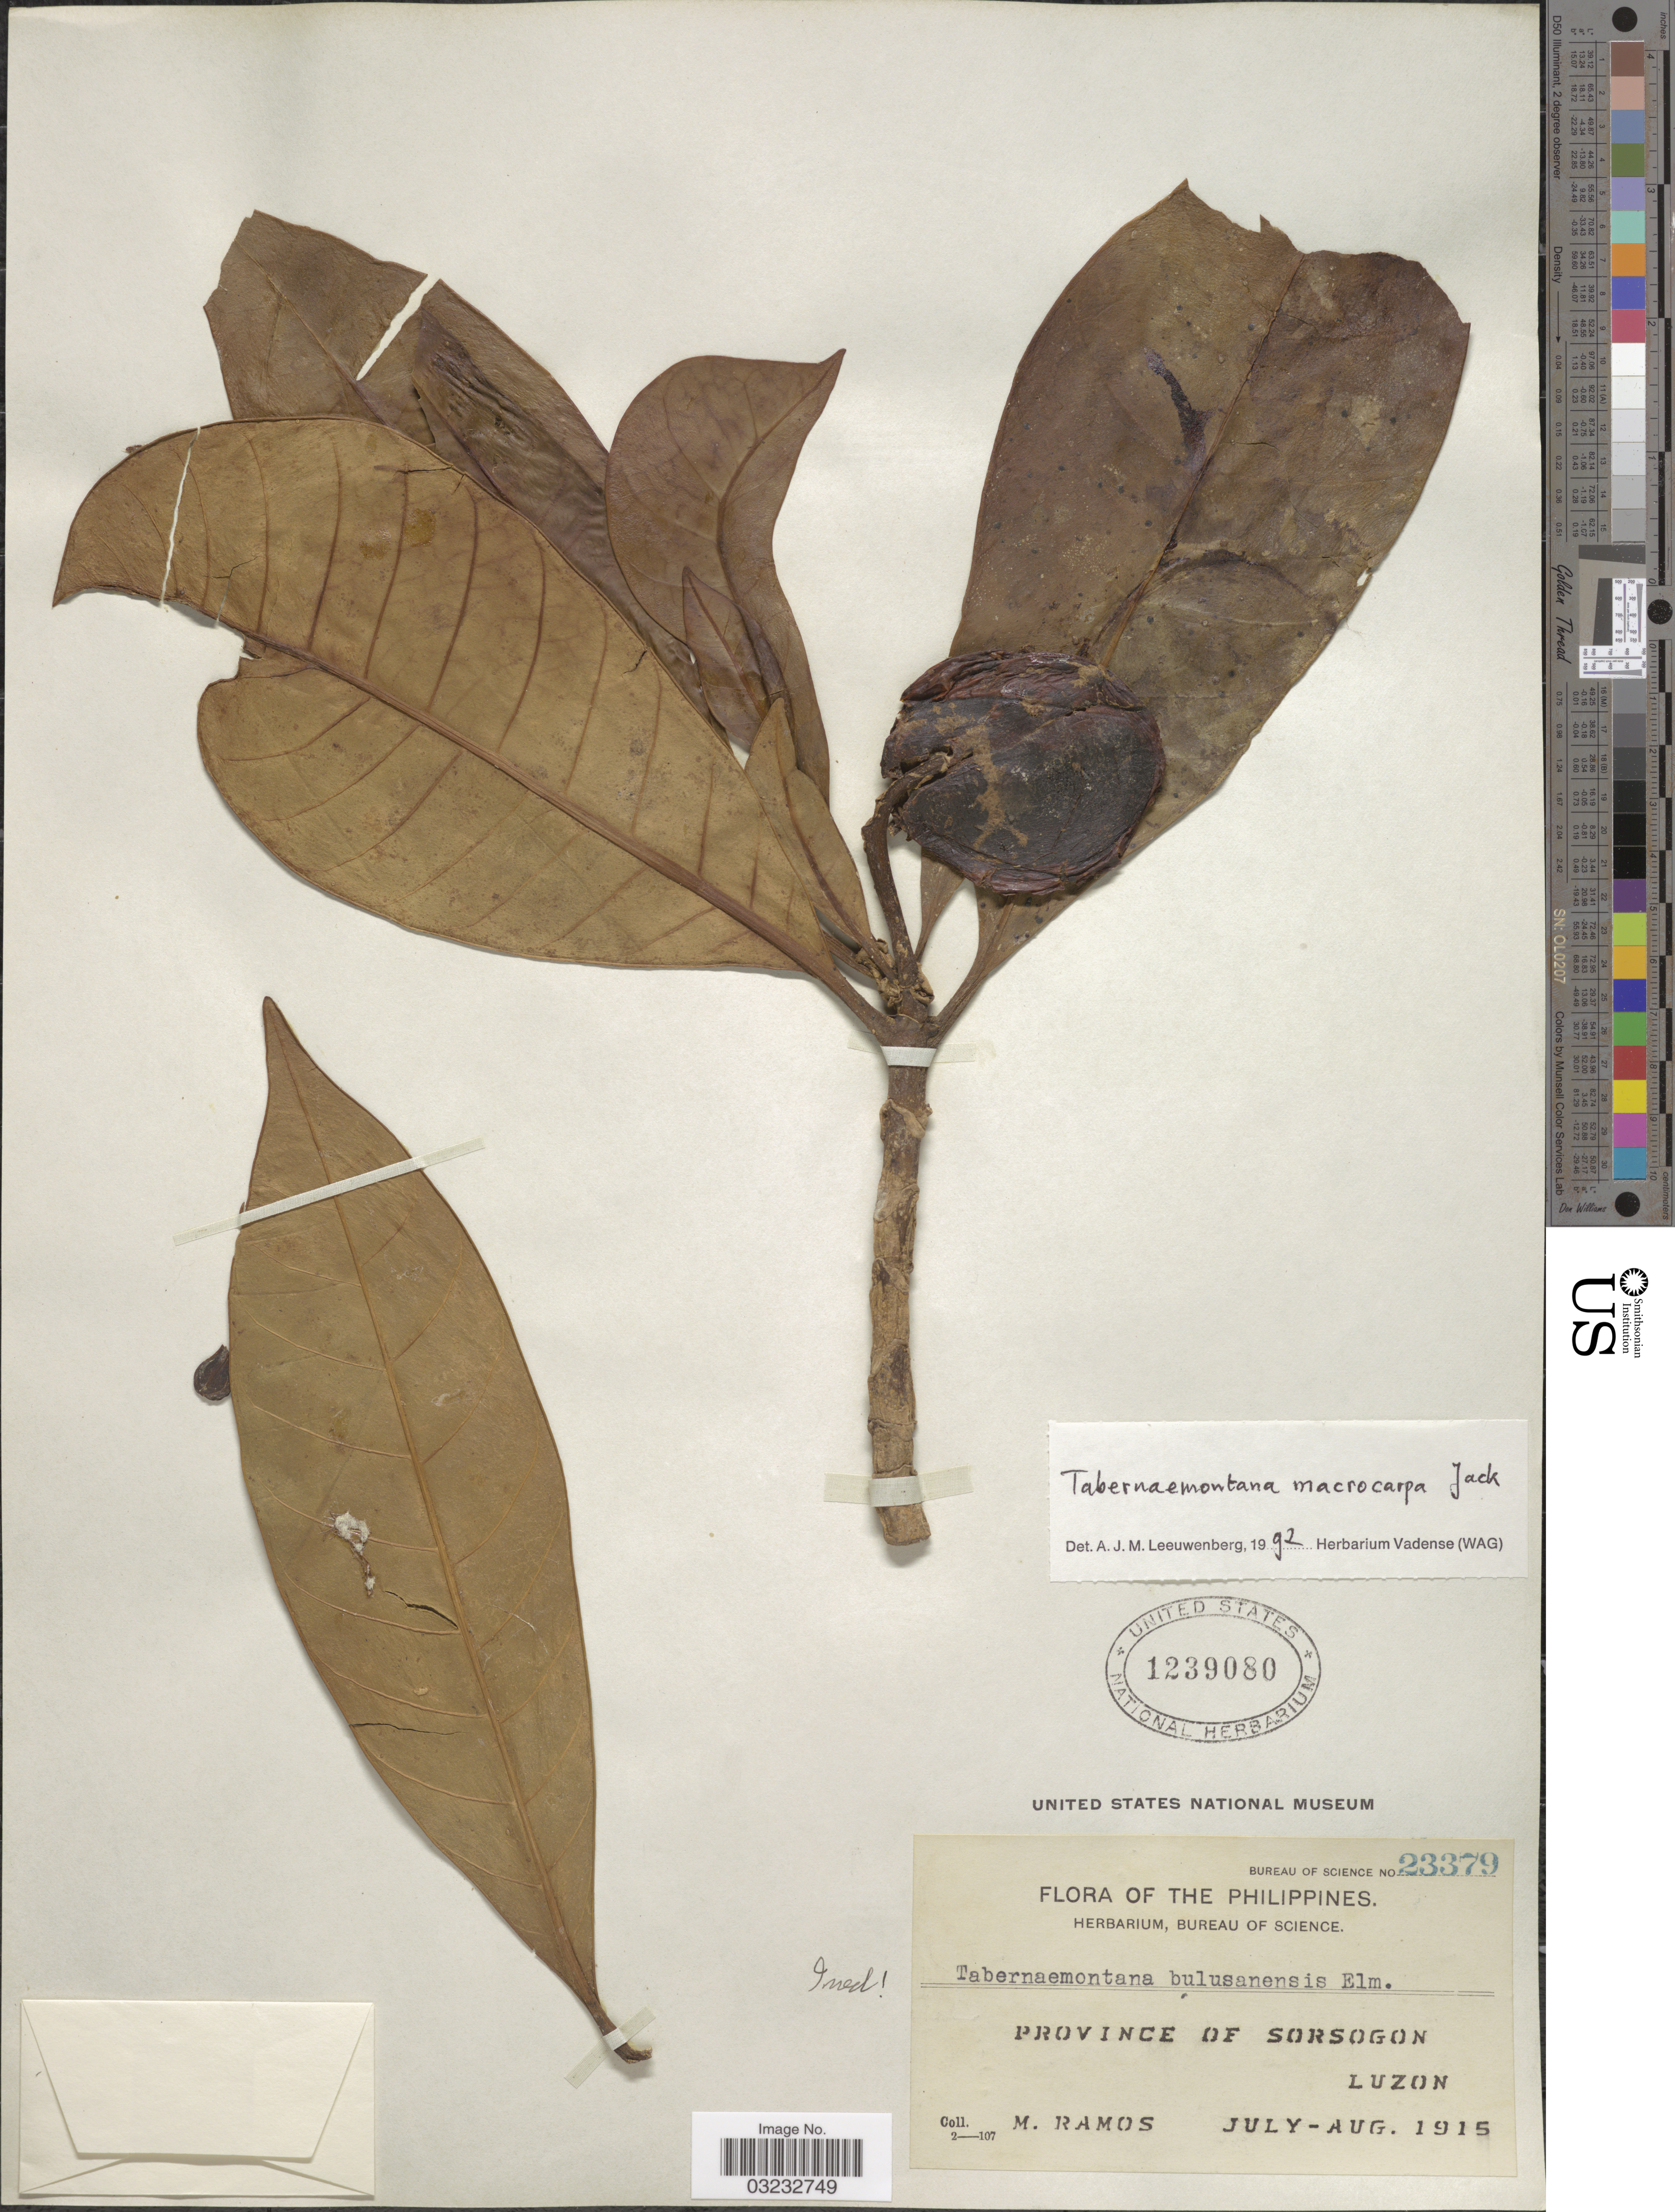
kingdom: Plantae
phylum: Tracheophyta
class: Magnoliopsida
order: Gentianales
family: Apocynaceae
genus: Tabernaemontana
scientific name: Tabernaemontana macrocarpa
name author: Jack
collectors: M. Ramos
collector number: Bureau of Science 23379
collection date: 1915-07/1915-08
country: Philippines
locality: Province of Sorsogon. Luzon.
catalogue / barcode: US 1239080